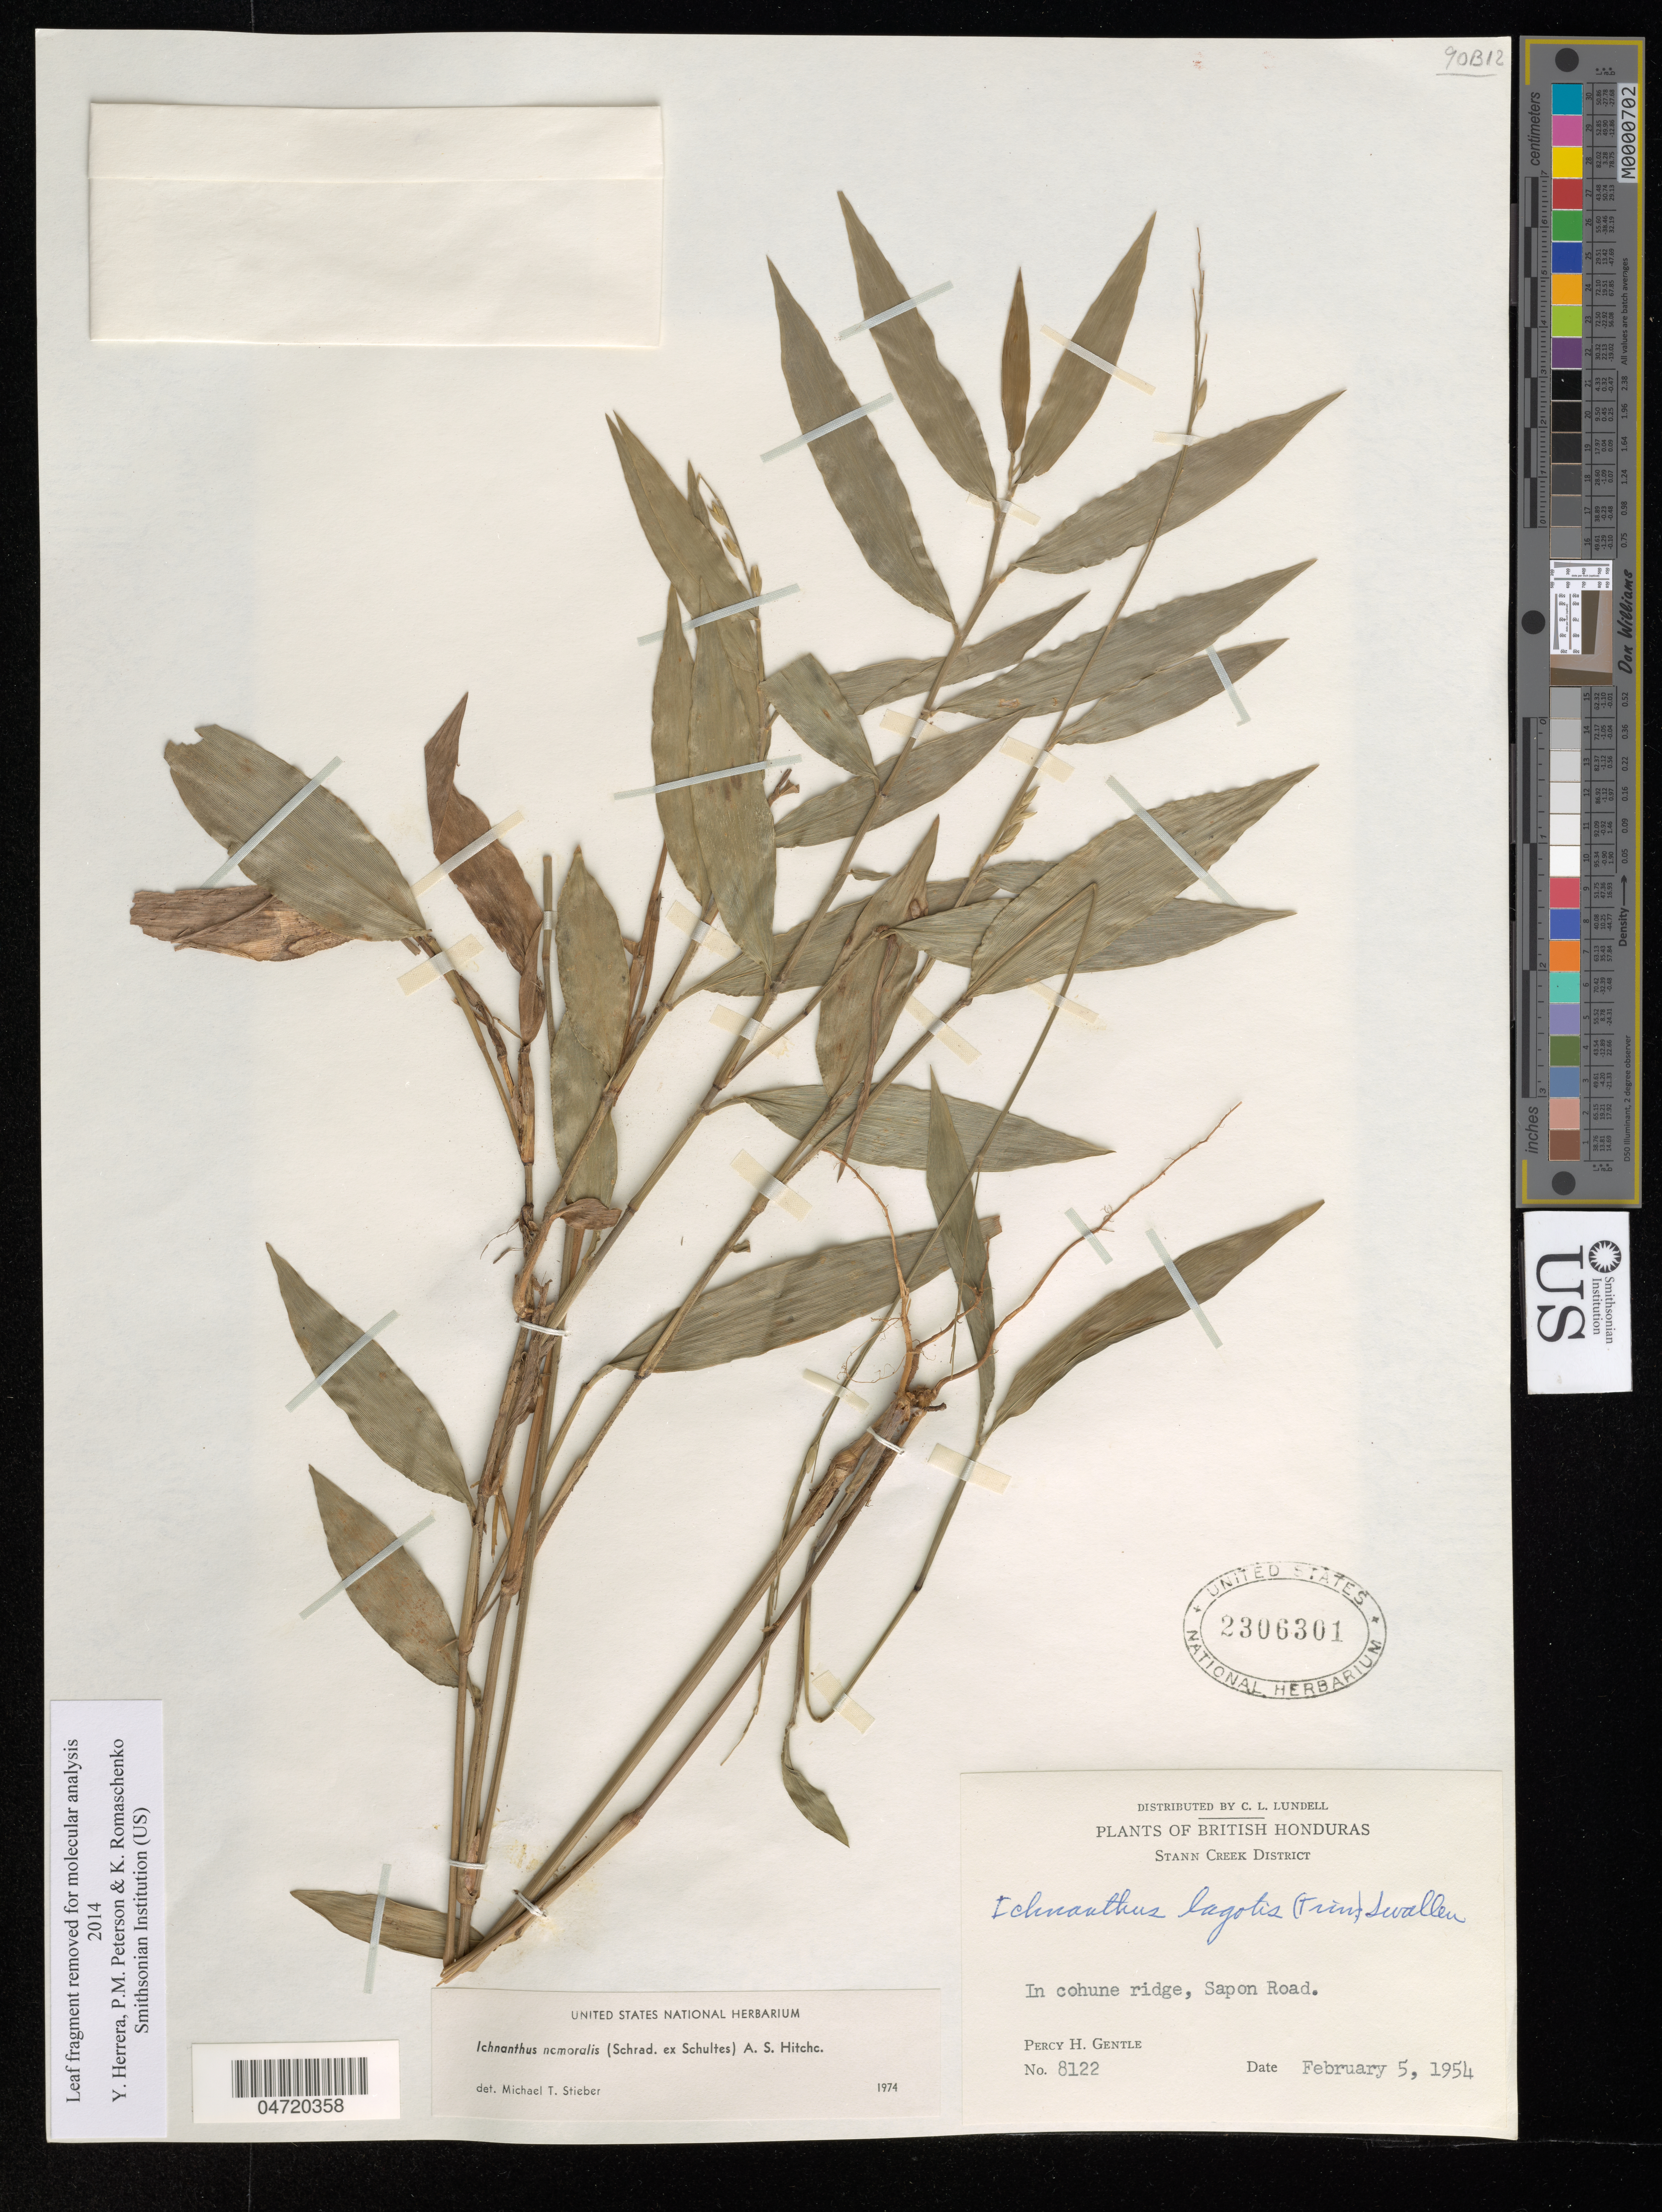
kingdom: Plantae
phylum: Tracheophyta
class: Liliopsida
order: Poales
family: Poaceae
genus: Ichnanthus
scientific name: Ichnanthus nemoralis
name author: (Schrad.) Hitchc. & Chase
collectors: P. H. Gentle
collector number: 8122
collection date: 1954-02-05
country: Belize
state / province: Stann Creek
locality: British Honduras. Stann Creek District. In cohune ridge, Sapon Road.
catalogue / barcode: US 2306301